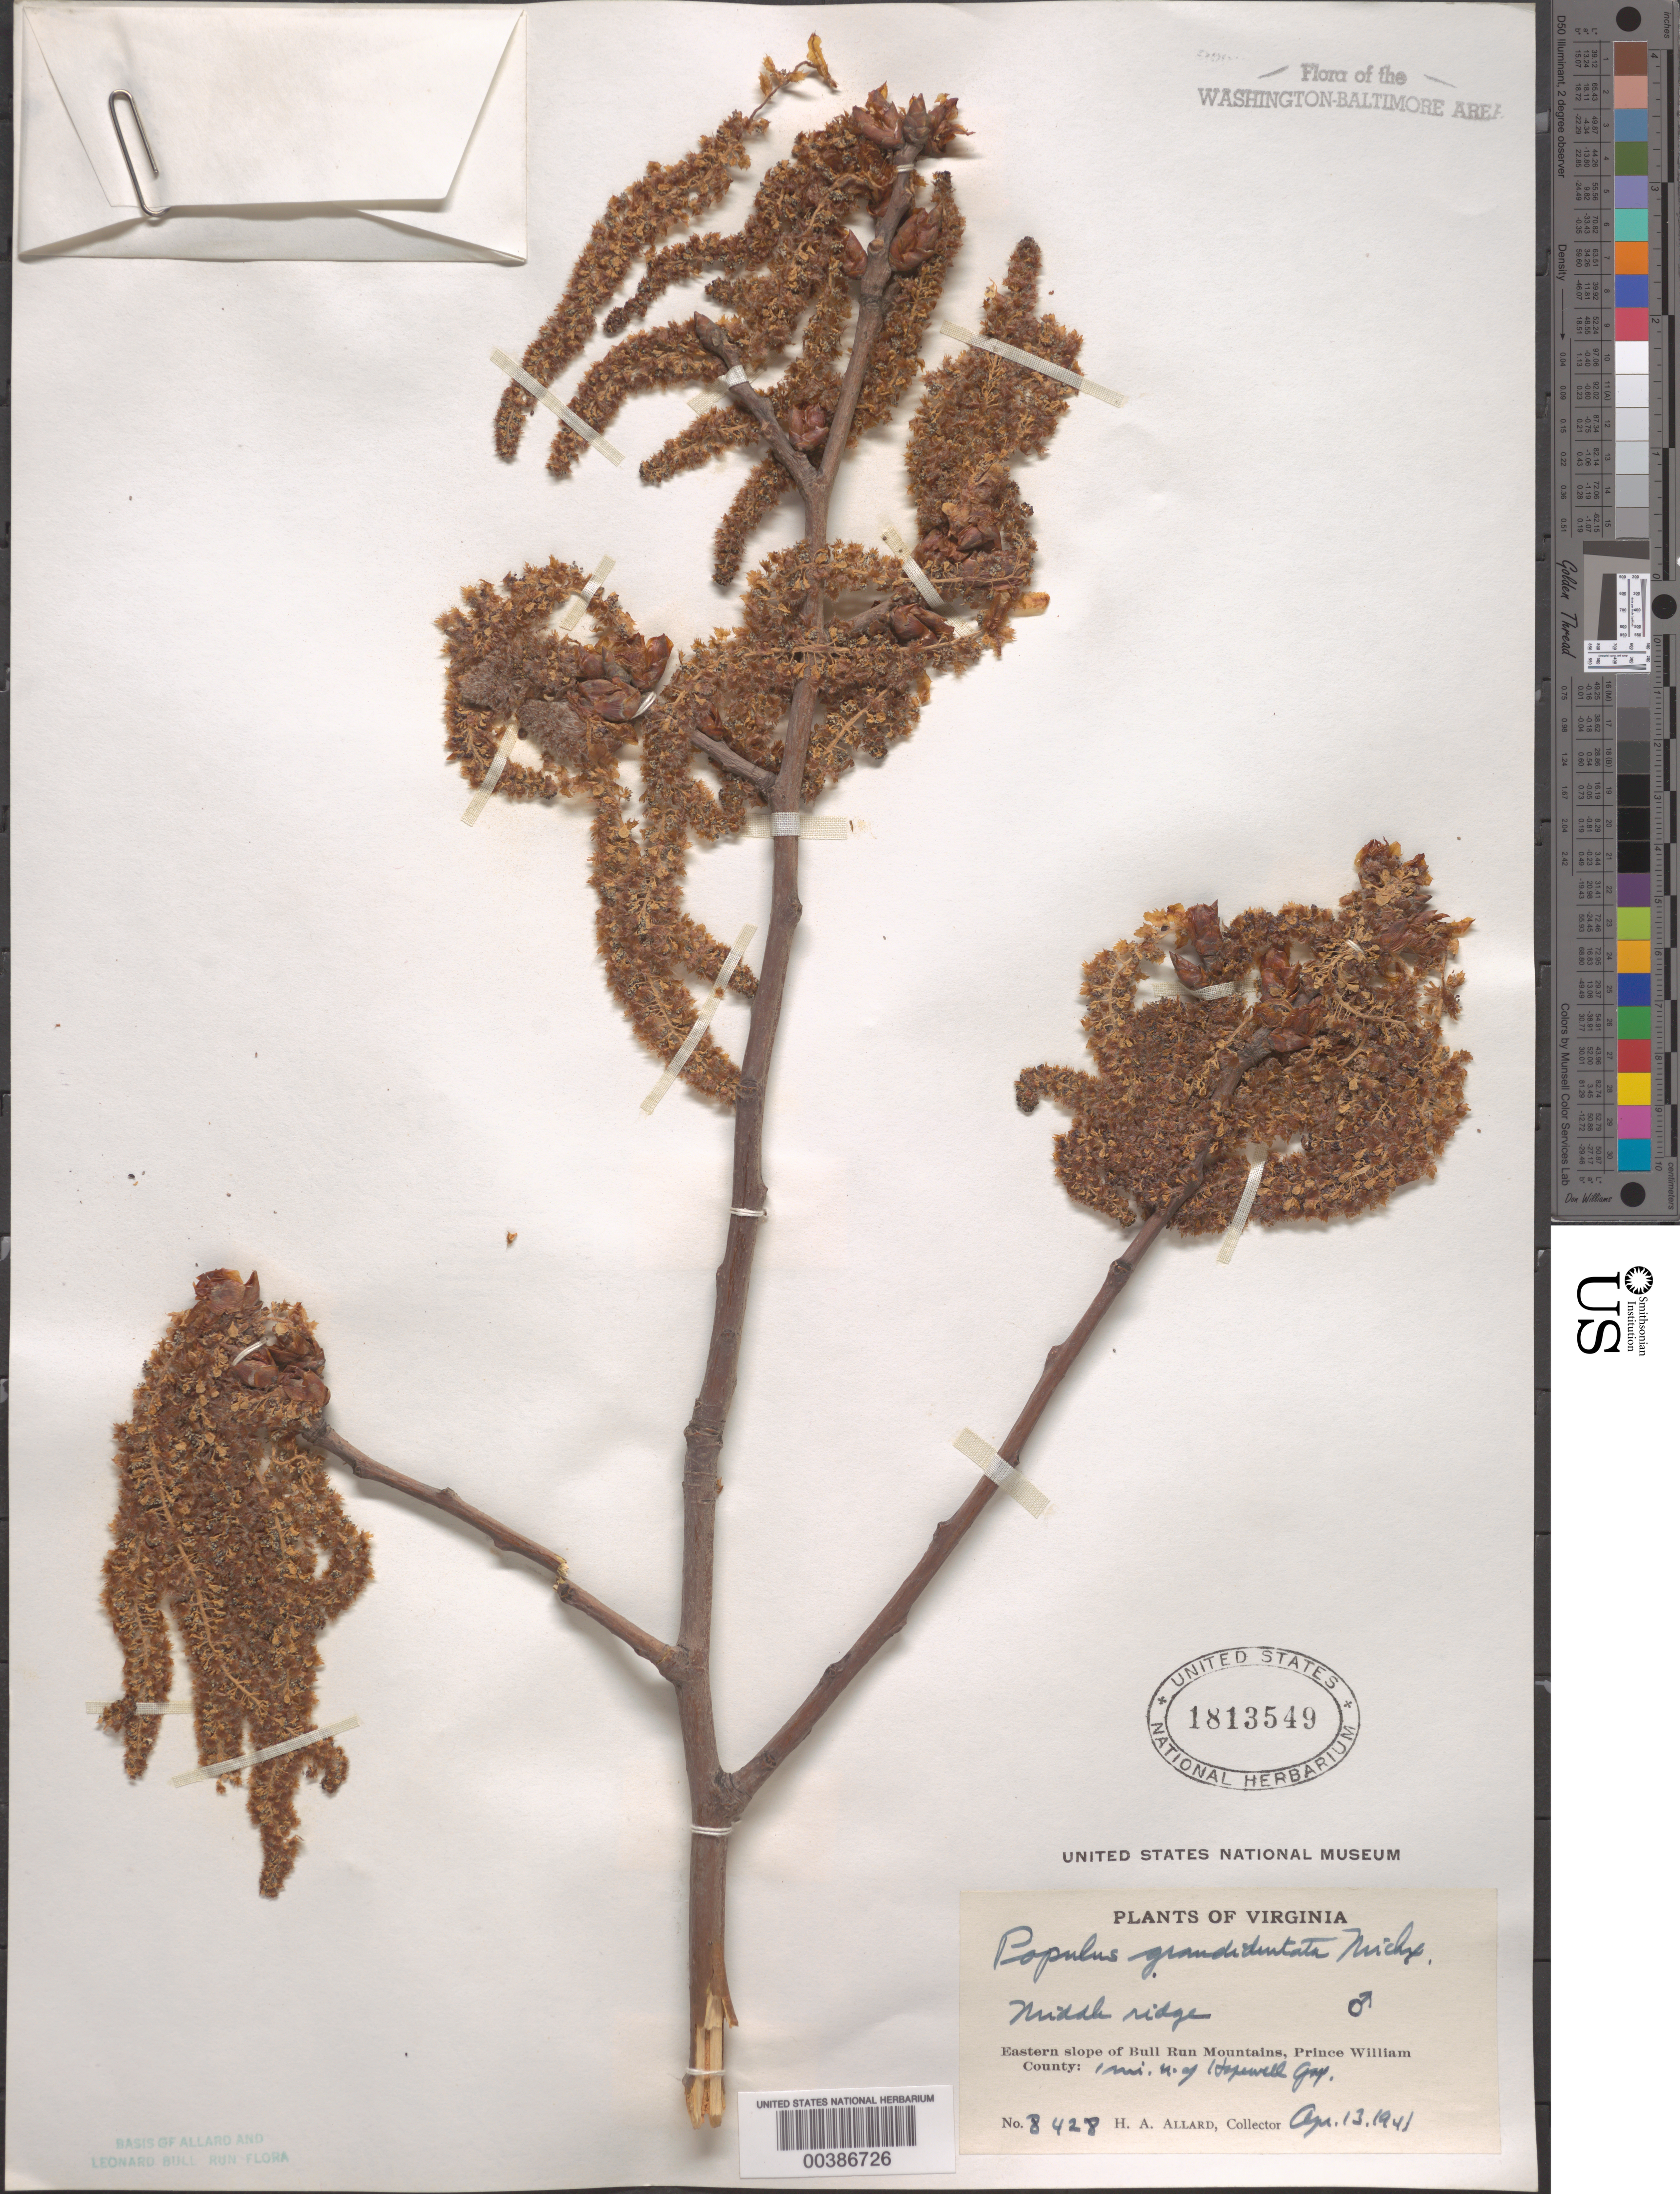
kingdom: Plantae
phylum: Tracheophyta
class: Magnoliopsida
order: Malpighiales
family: Salicaceae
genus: Populus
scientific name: Populus grandidentata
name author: Michx.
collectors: H. A. Allard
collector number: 8428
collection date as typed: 13 Apr 1941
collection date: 1941-04-13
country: United States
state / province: Virginia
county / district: Prince William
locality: North of Hopewell Gap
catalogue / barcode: US 1813549